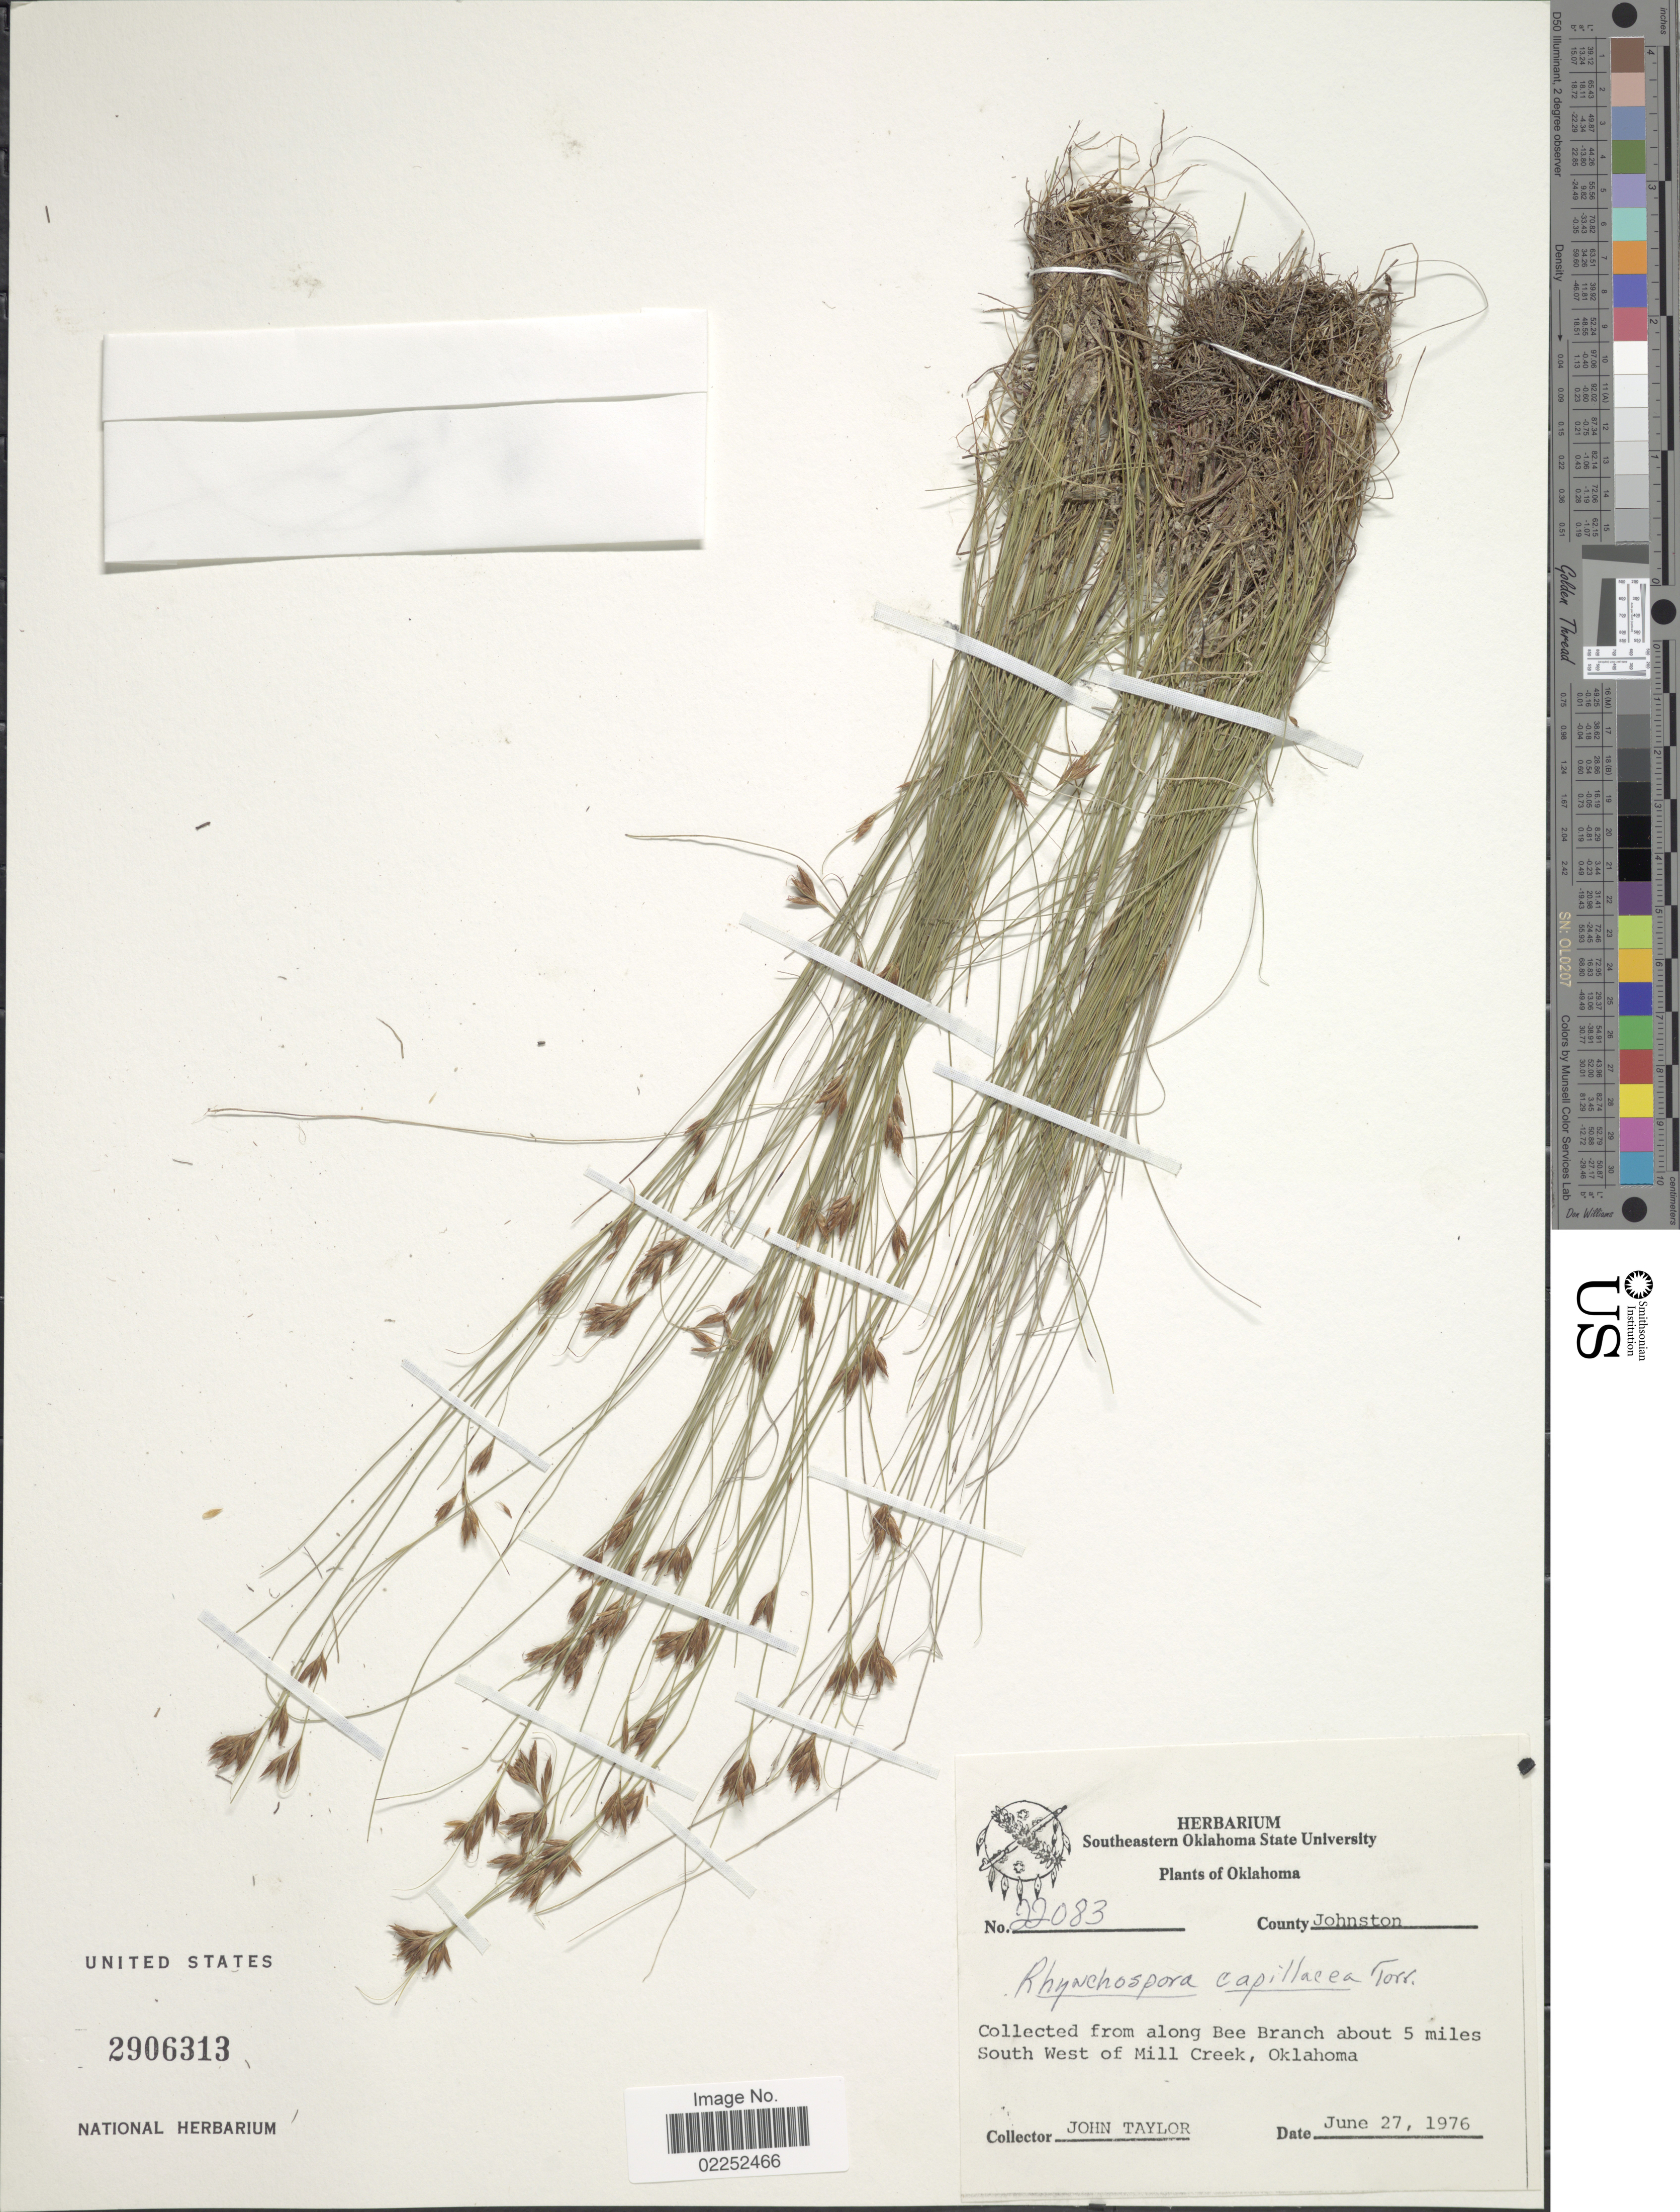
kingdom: Plantae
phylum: Tracheophyta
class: Liliopsida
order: Poales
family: Cyperaceae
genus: Rhynchospora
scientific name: Rhynchospora capillacea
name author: Torr.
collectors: J. Taylor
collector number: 22083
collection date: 1976-06-27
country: United States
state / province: Oklahoma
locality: County Johnstone, along Bee Branch about 5 miles South West of Mill Creek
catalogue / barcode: US 2906313